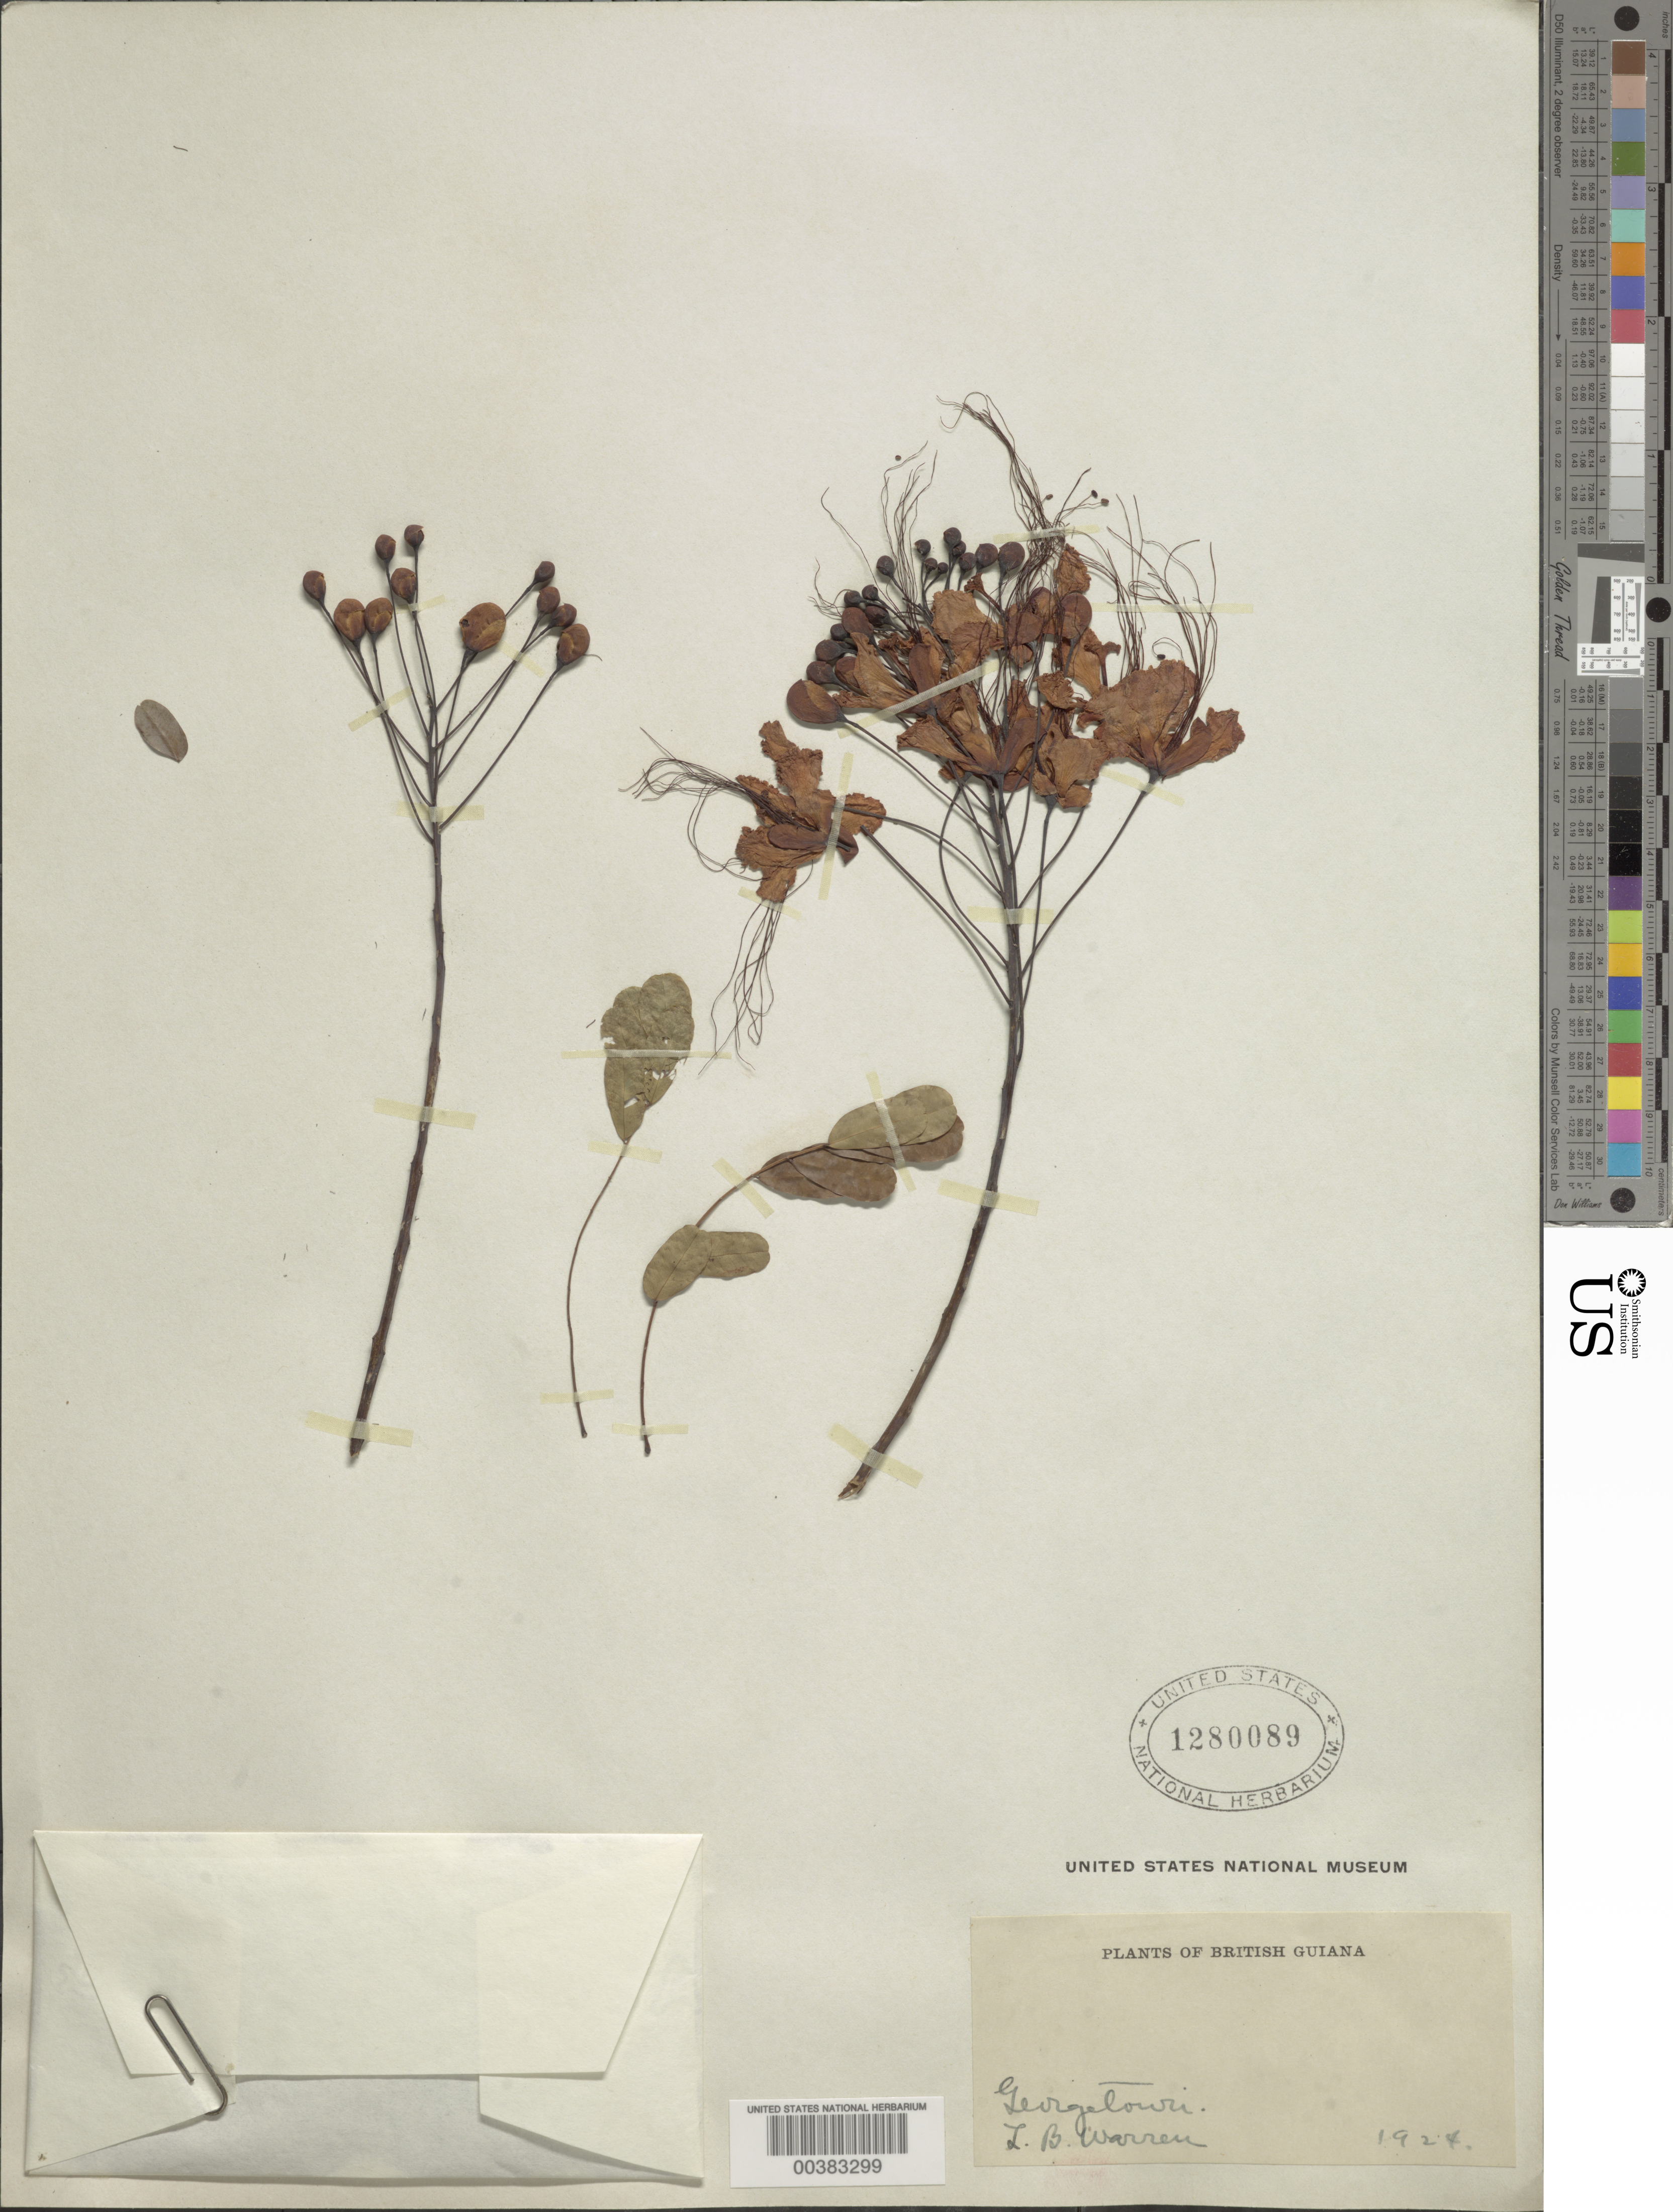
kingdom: Plantae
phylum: Tracheophyta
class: Magnoliopsida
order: Fabales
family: Fabaceae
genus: Caesalpinia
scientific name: Caesalpinia pulcherrima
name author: (L.) Sw.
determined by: Strong, Mark T., (BOT), Smithsonian Institution - National Museum of Natural History (UNITED STATES)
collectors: L. Warren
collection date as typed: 1924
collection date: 1924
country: Guyana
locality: Georgetown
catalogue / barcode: US 1280089